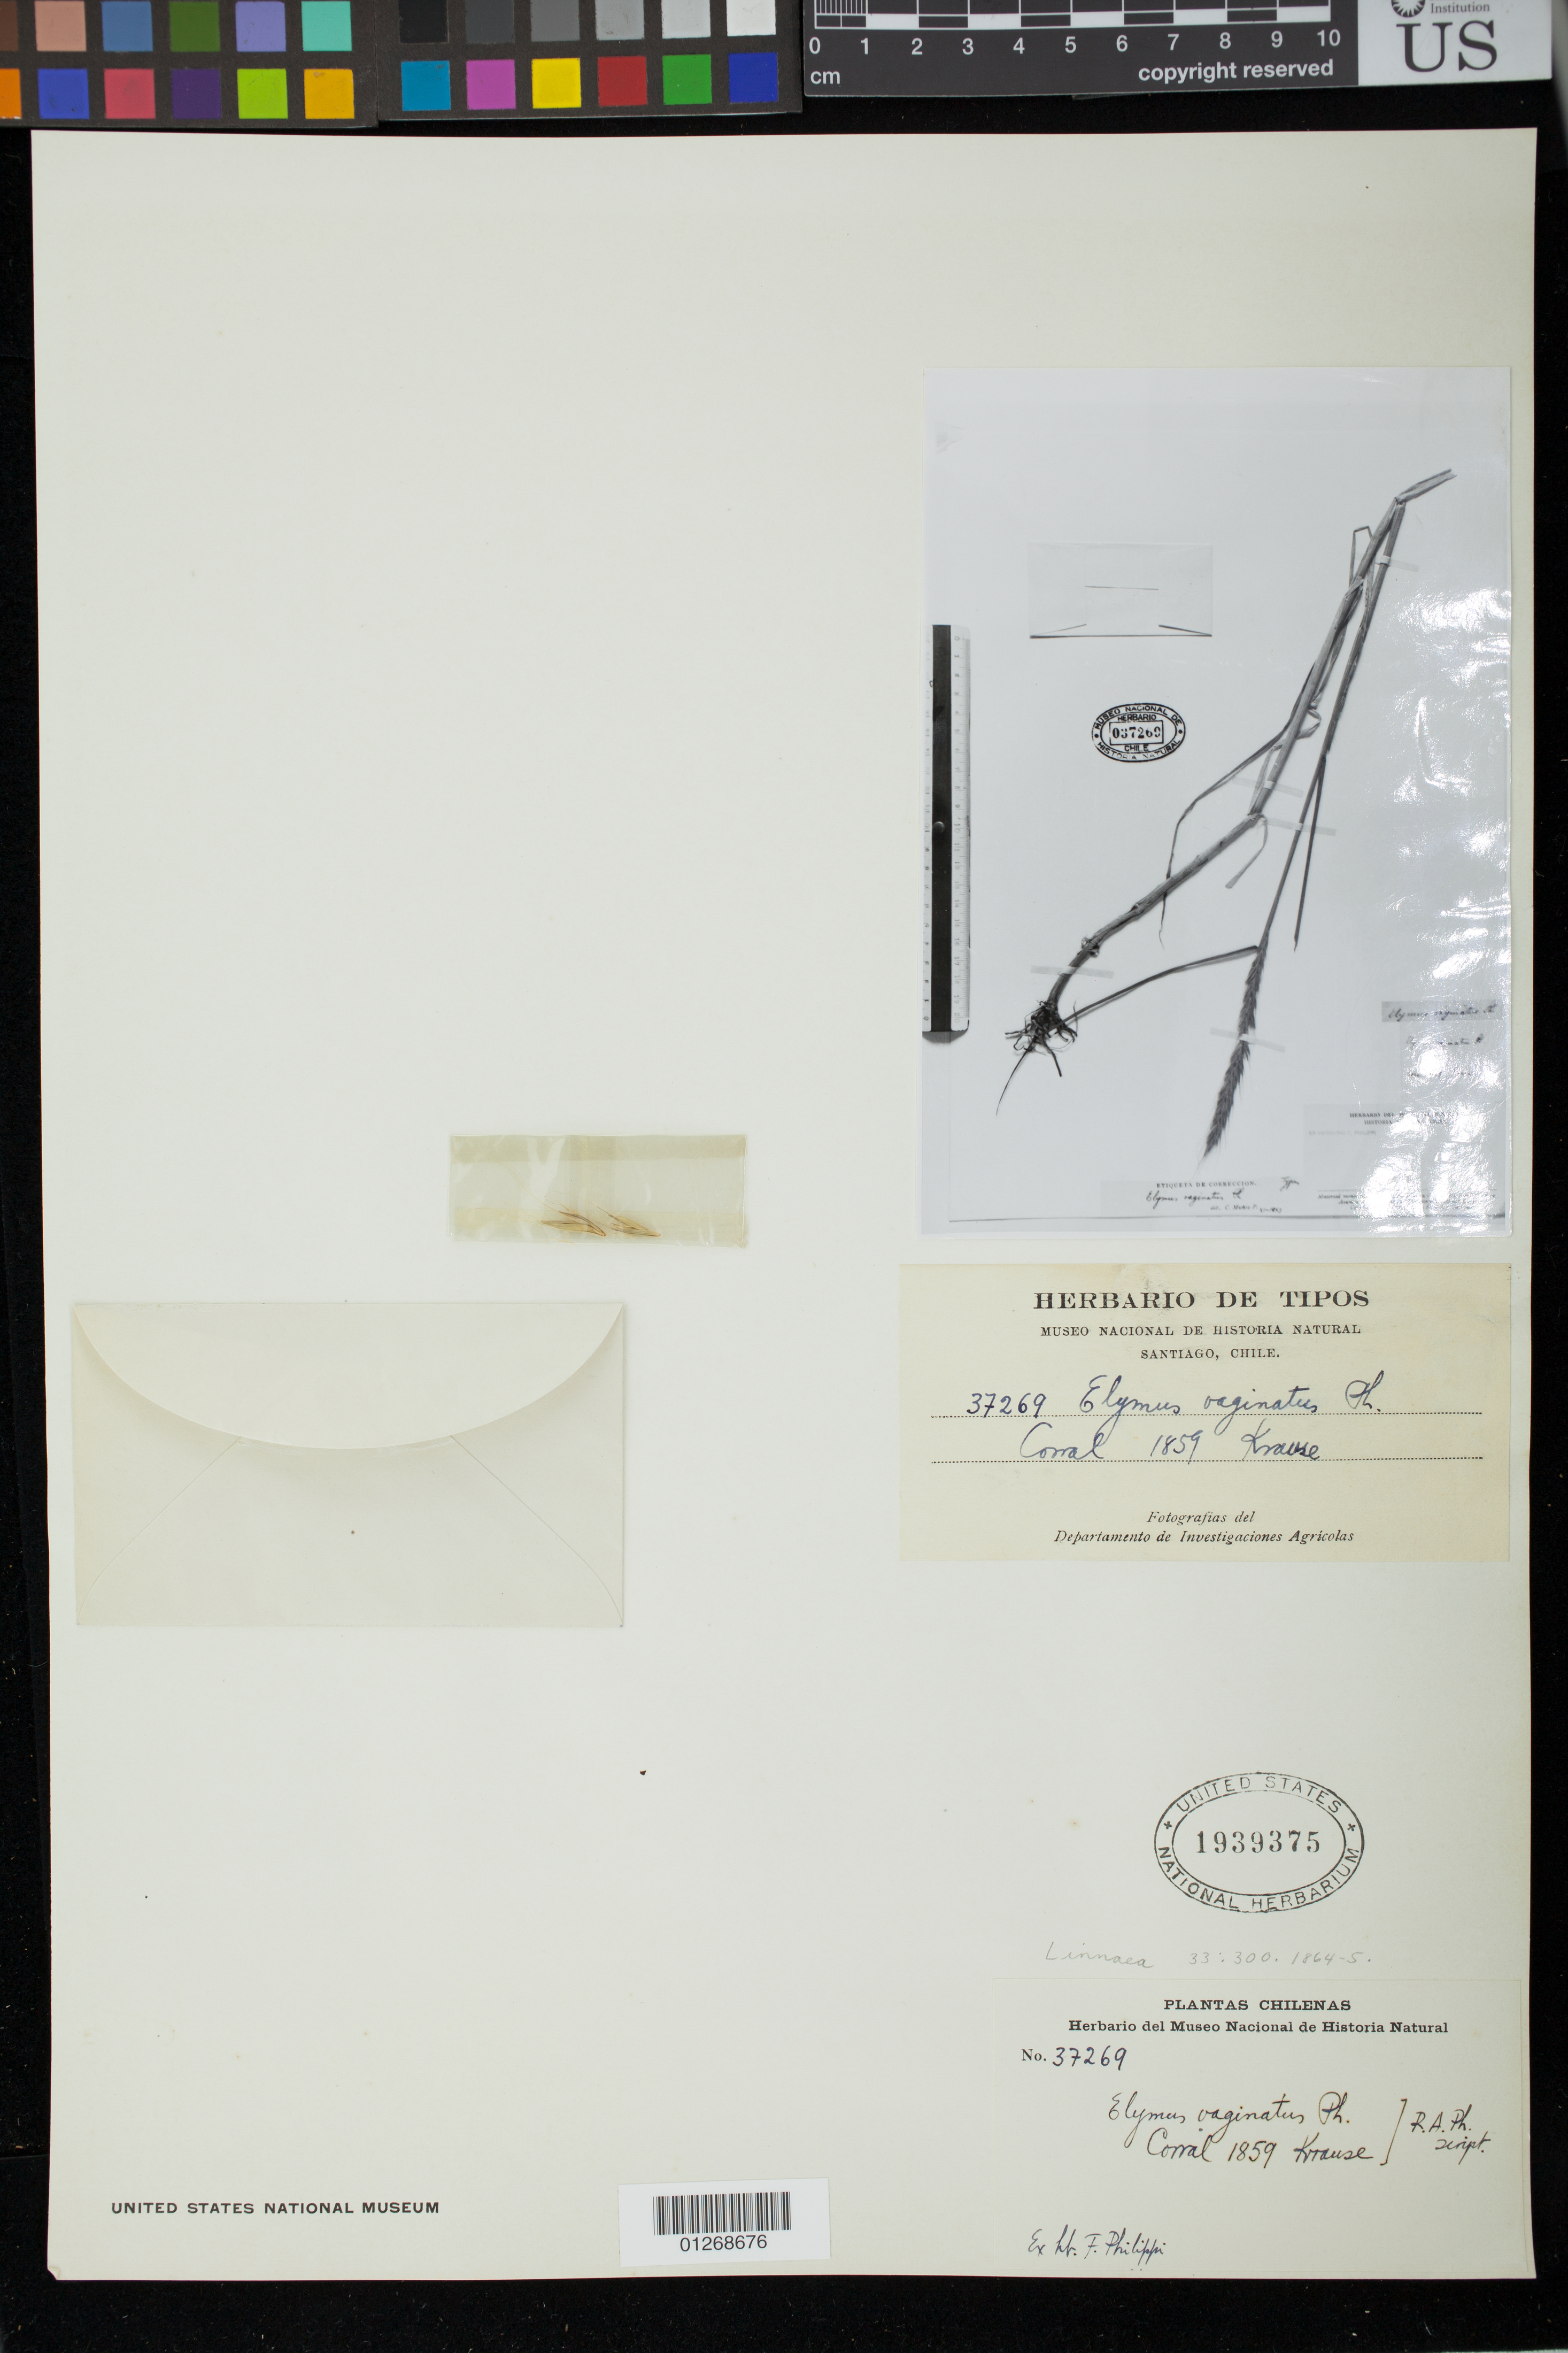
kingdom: Plantae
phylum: Tracheophyta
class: Liliopsida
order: Poales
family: Poaceae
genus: Elymus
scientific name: Elymus vaginatus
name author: Phil.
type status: Type Collection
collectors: H. Krause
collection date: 1859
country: Chile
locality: Corral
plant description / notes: Photograph and fragmentary material of type specimen ex herb. Philippi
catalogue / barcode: US 1939375